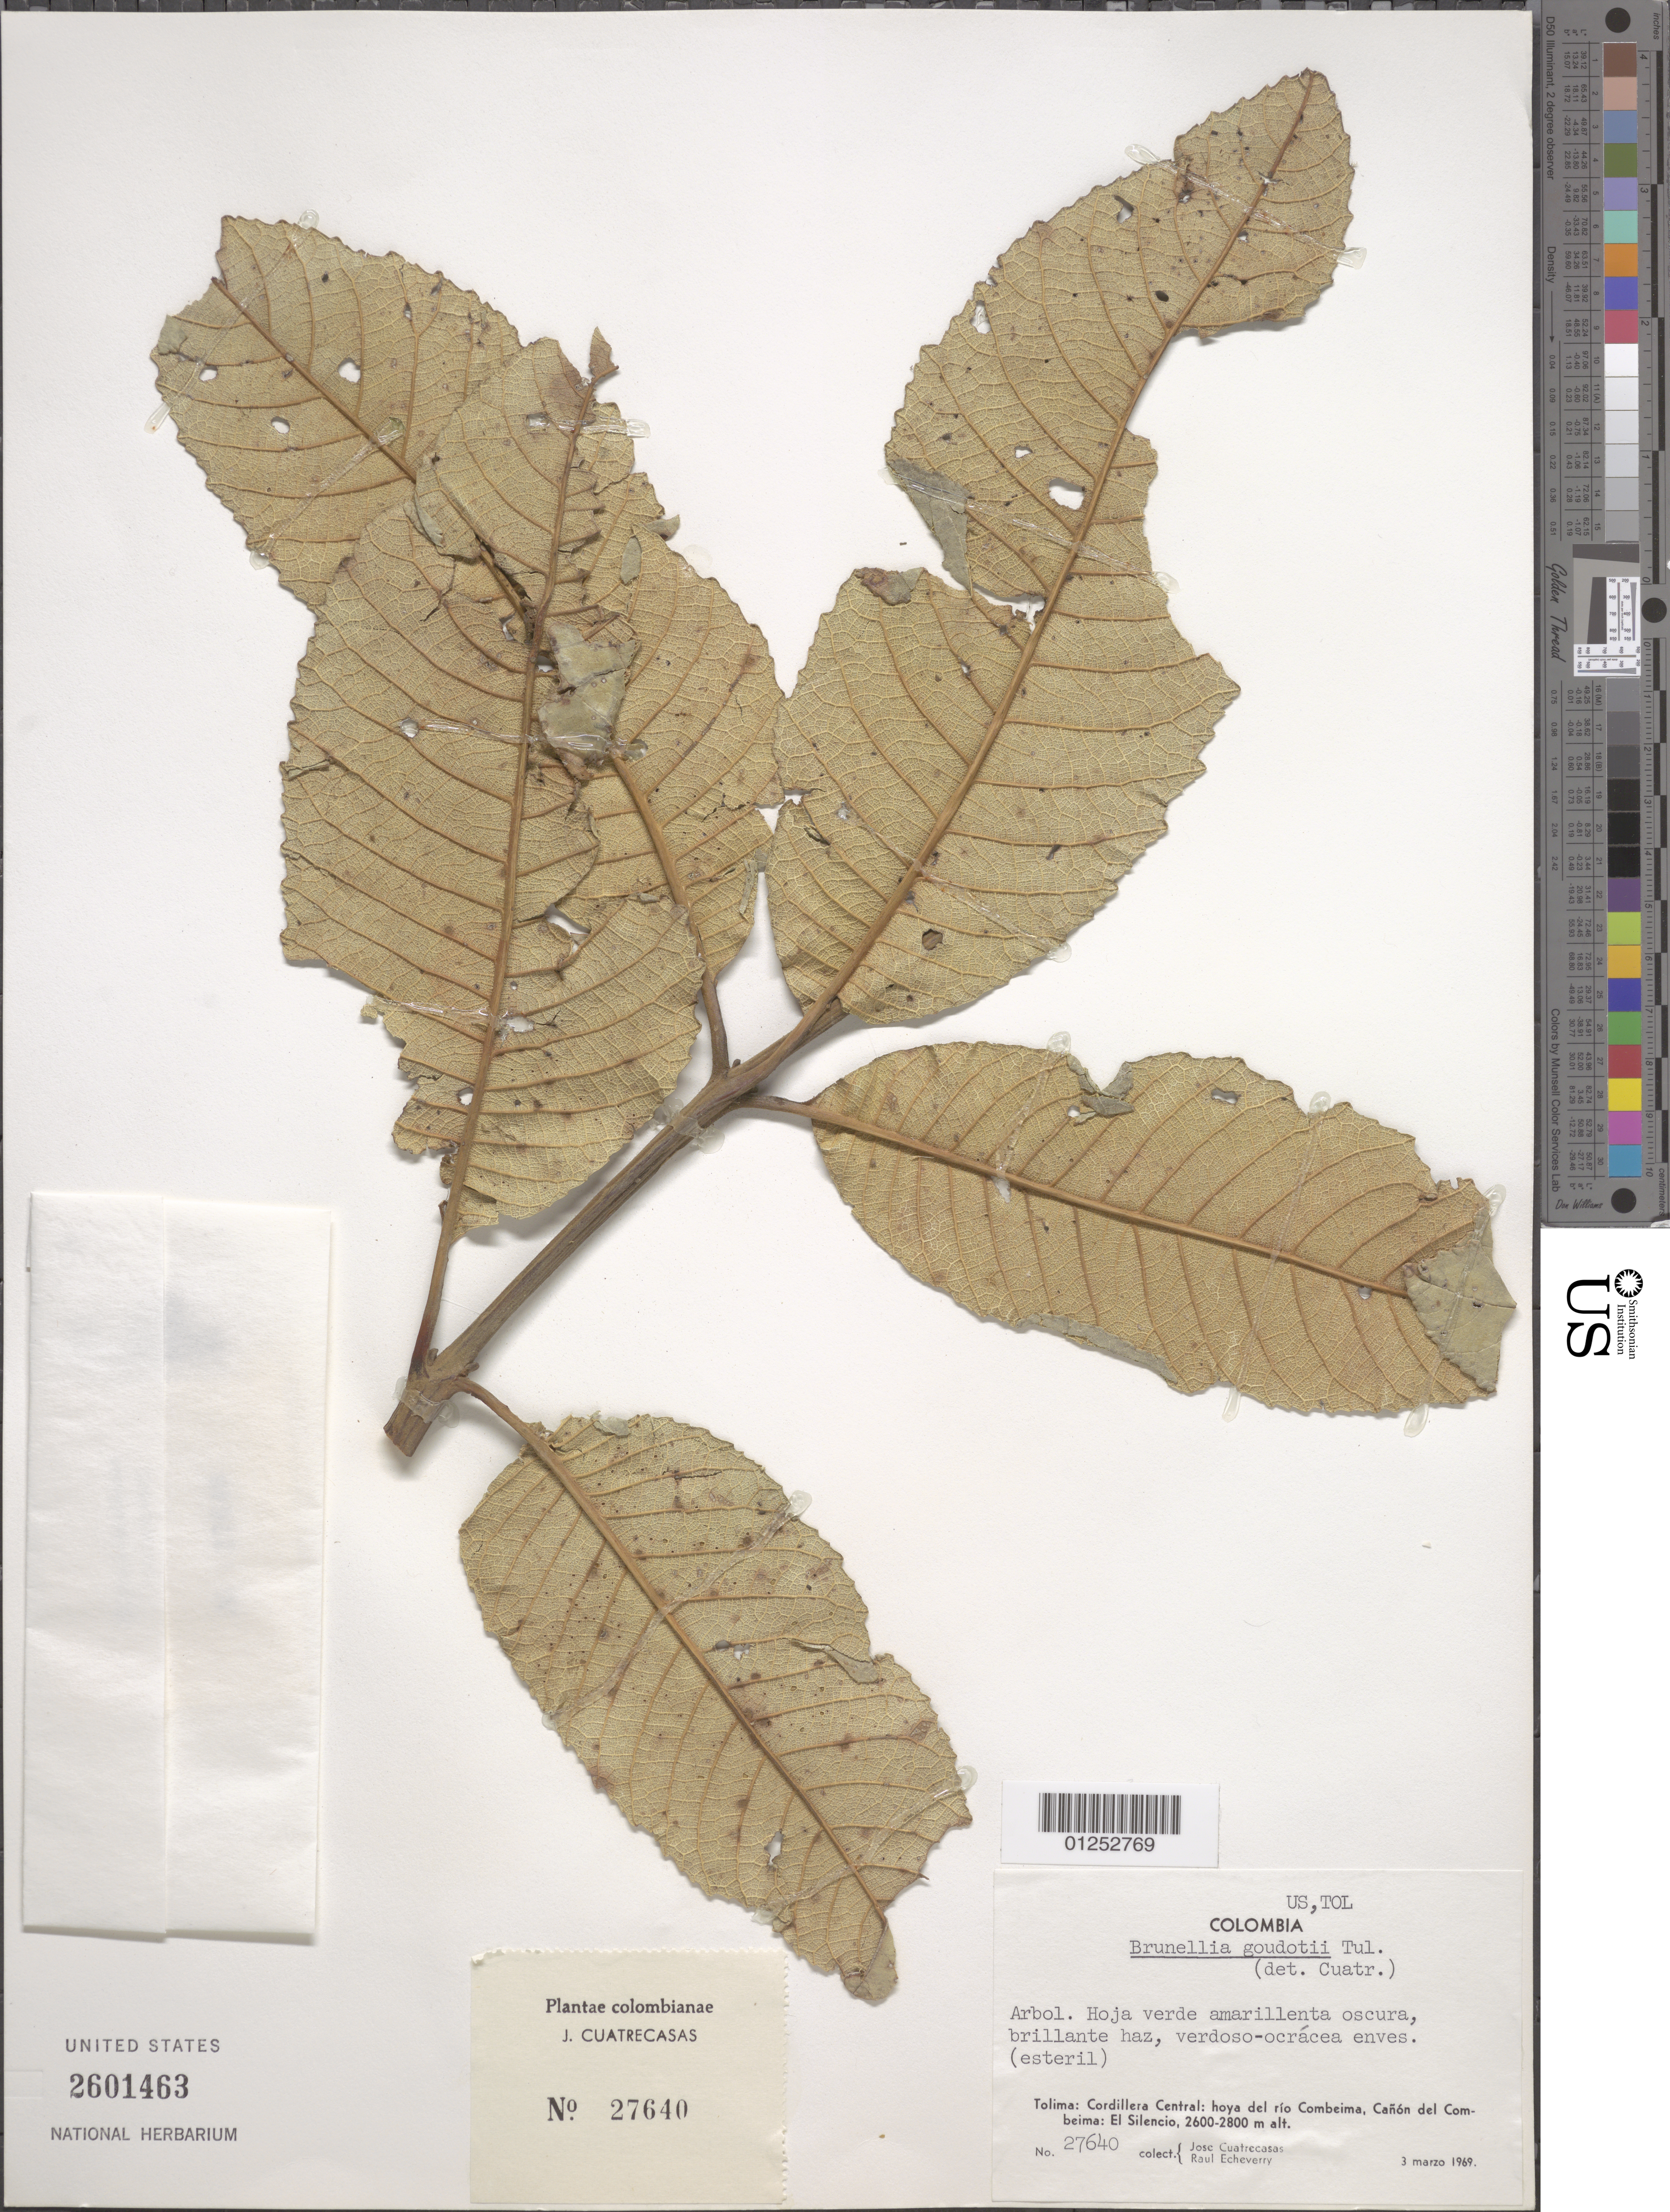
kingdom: Plantae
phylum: Tracheophyta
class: Magnoliopsida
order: Oxalidales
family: Brunelliaceae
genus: Brunellia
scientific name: Brunellia goudotii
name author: Tul.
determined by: Cuatrecasas, J.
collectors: J. Cuatrecasas & R. Echeverry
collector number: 27640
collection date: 1969-03-03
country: Colombia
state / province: Tolima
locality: Cordillera Central: hoya del río Combeima, Cañón del Combeima: El Silencio.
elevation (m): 2600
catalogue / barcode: US 2601463